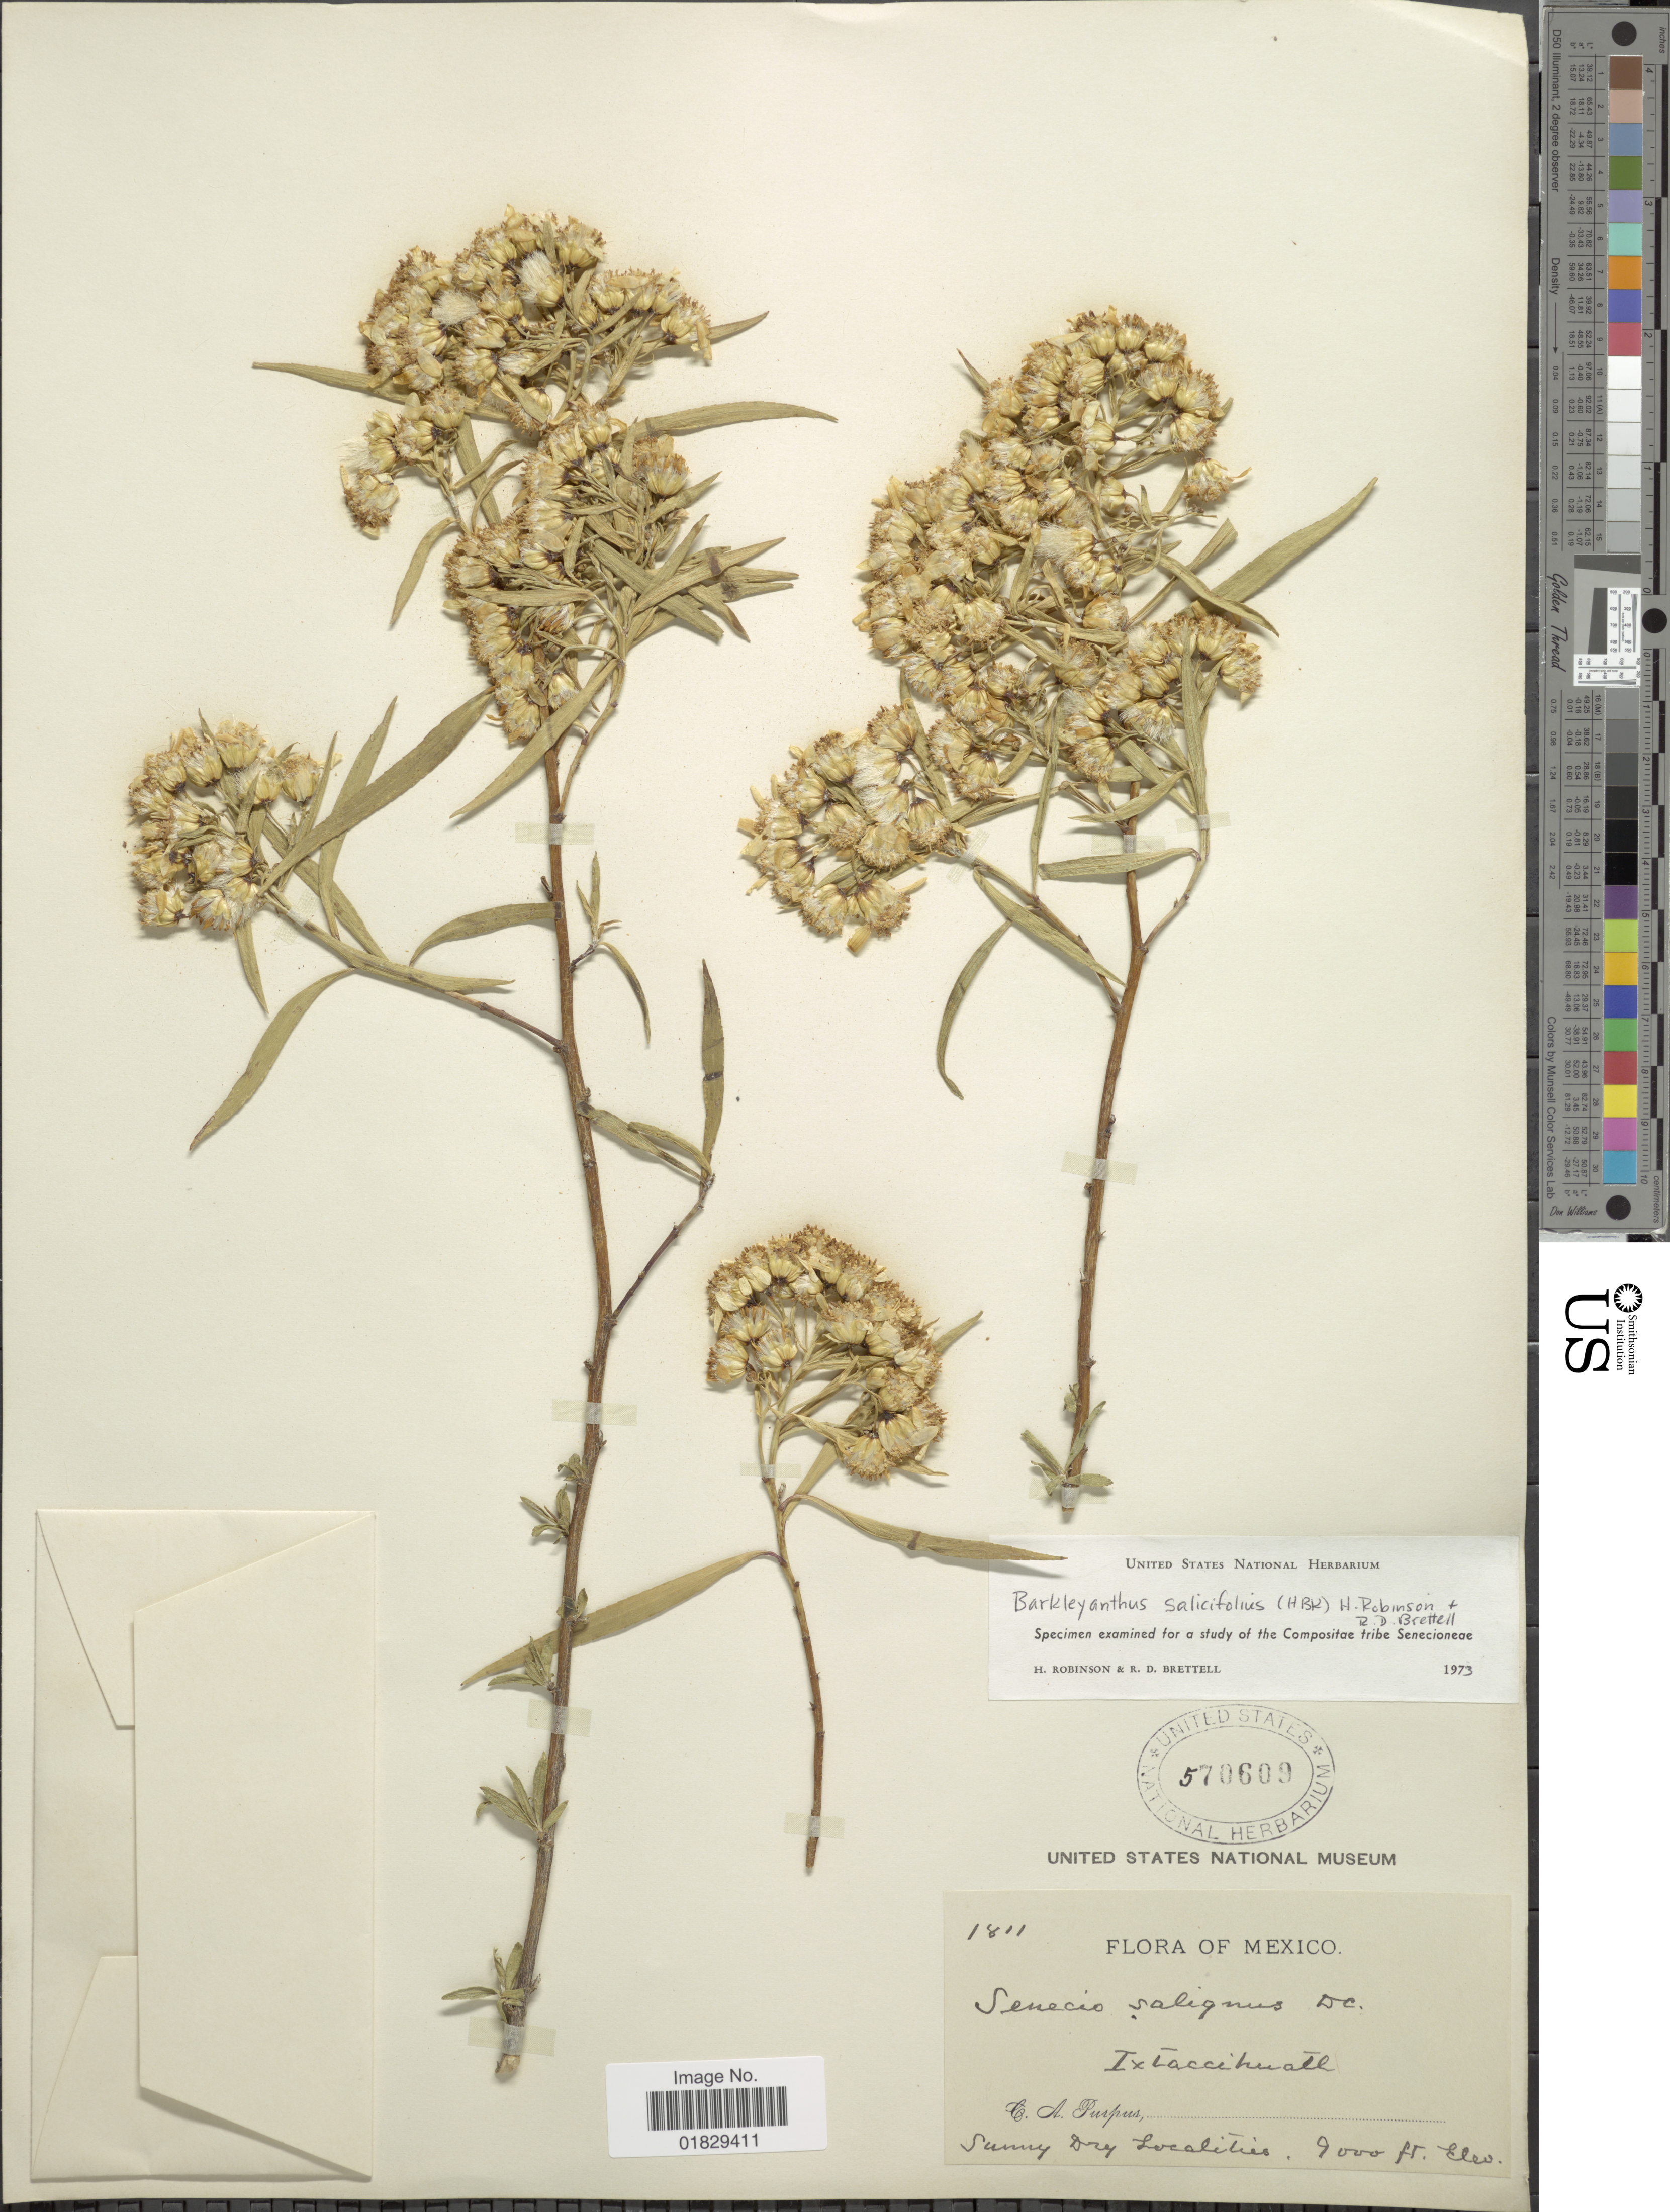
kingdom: Plantae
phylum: Tracheophyta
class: Magnoliopsida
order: Asterales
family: Asteraceae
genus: Barkleyanthus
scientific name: Barkleyanthus salicifolius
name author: (Kunth) H. Rob. & Brettell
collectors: C. A. Purpus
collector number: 1811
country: Mexico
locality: Inxtaccihuatl.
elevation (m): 2743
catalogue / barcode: US 570609